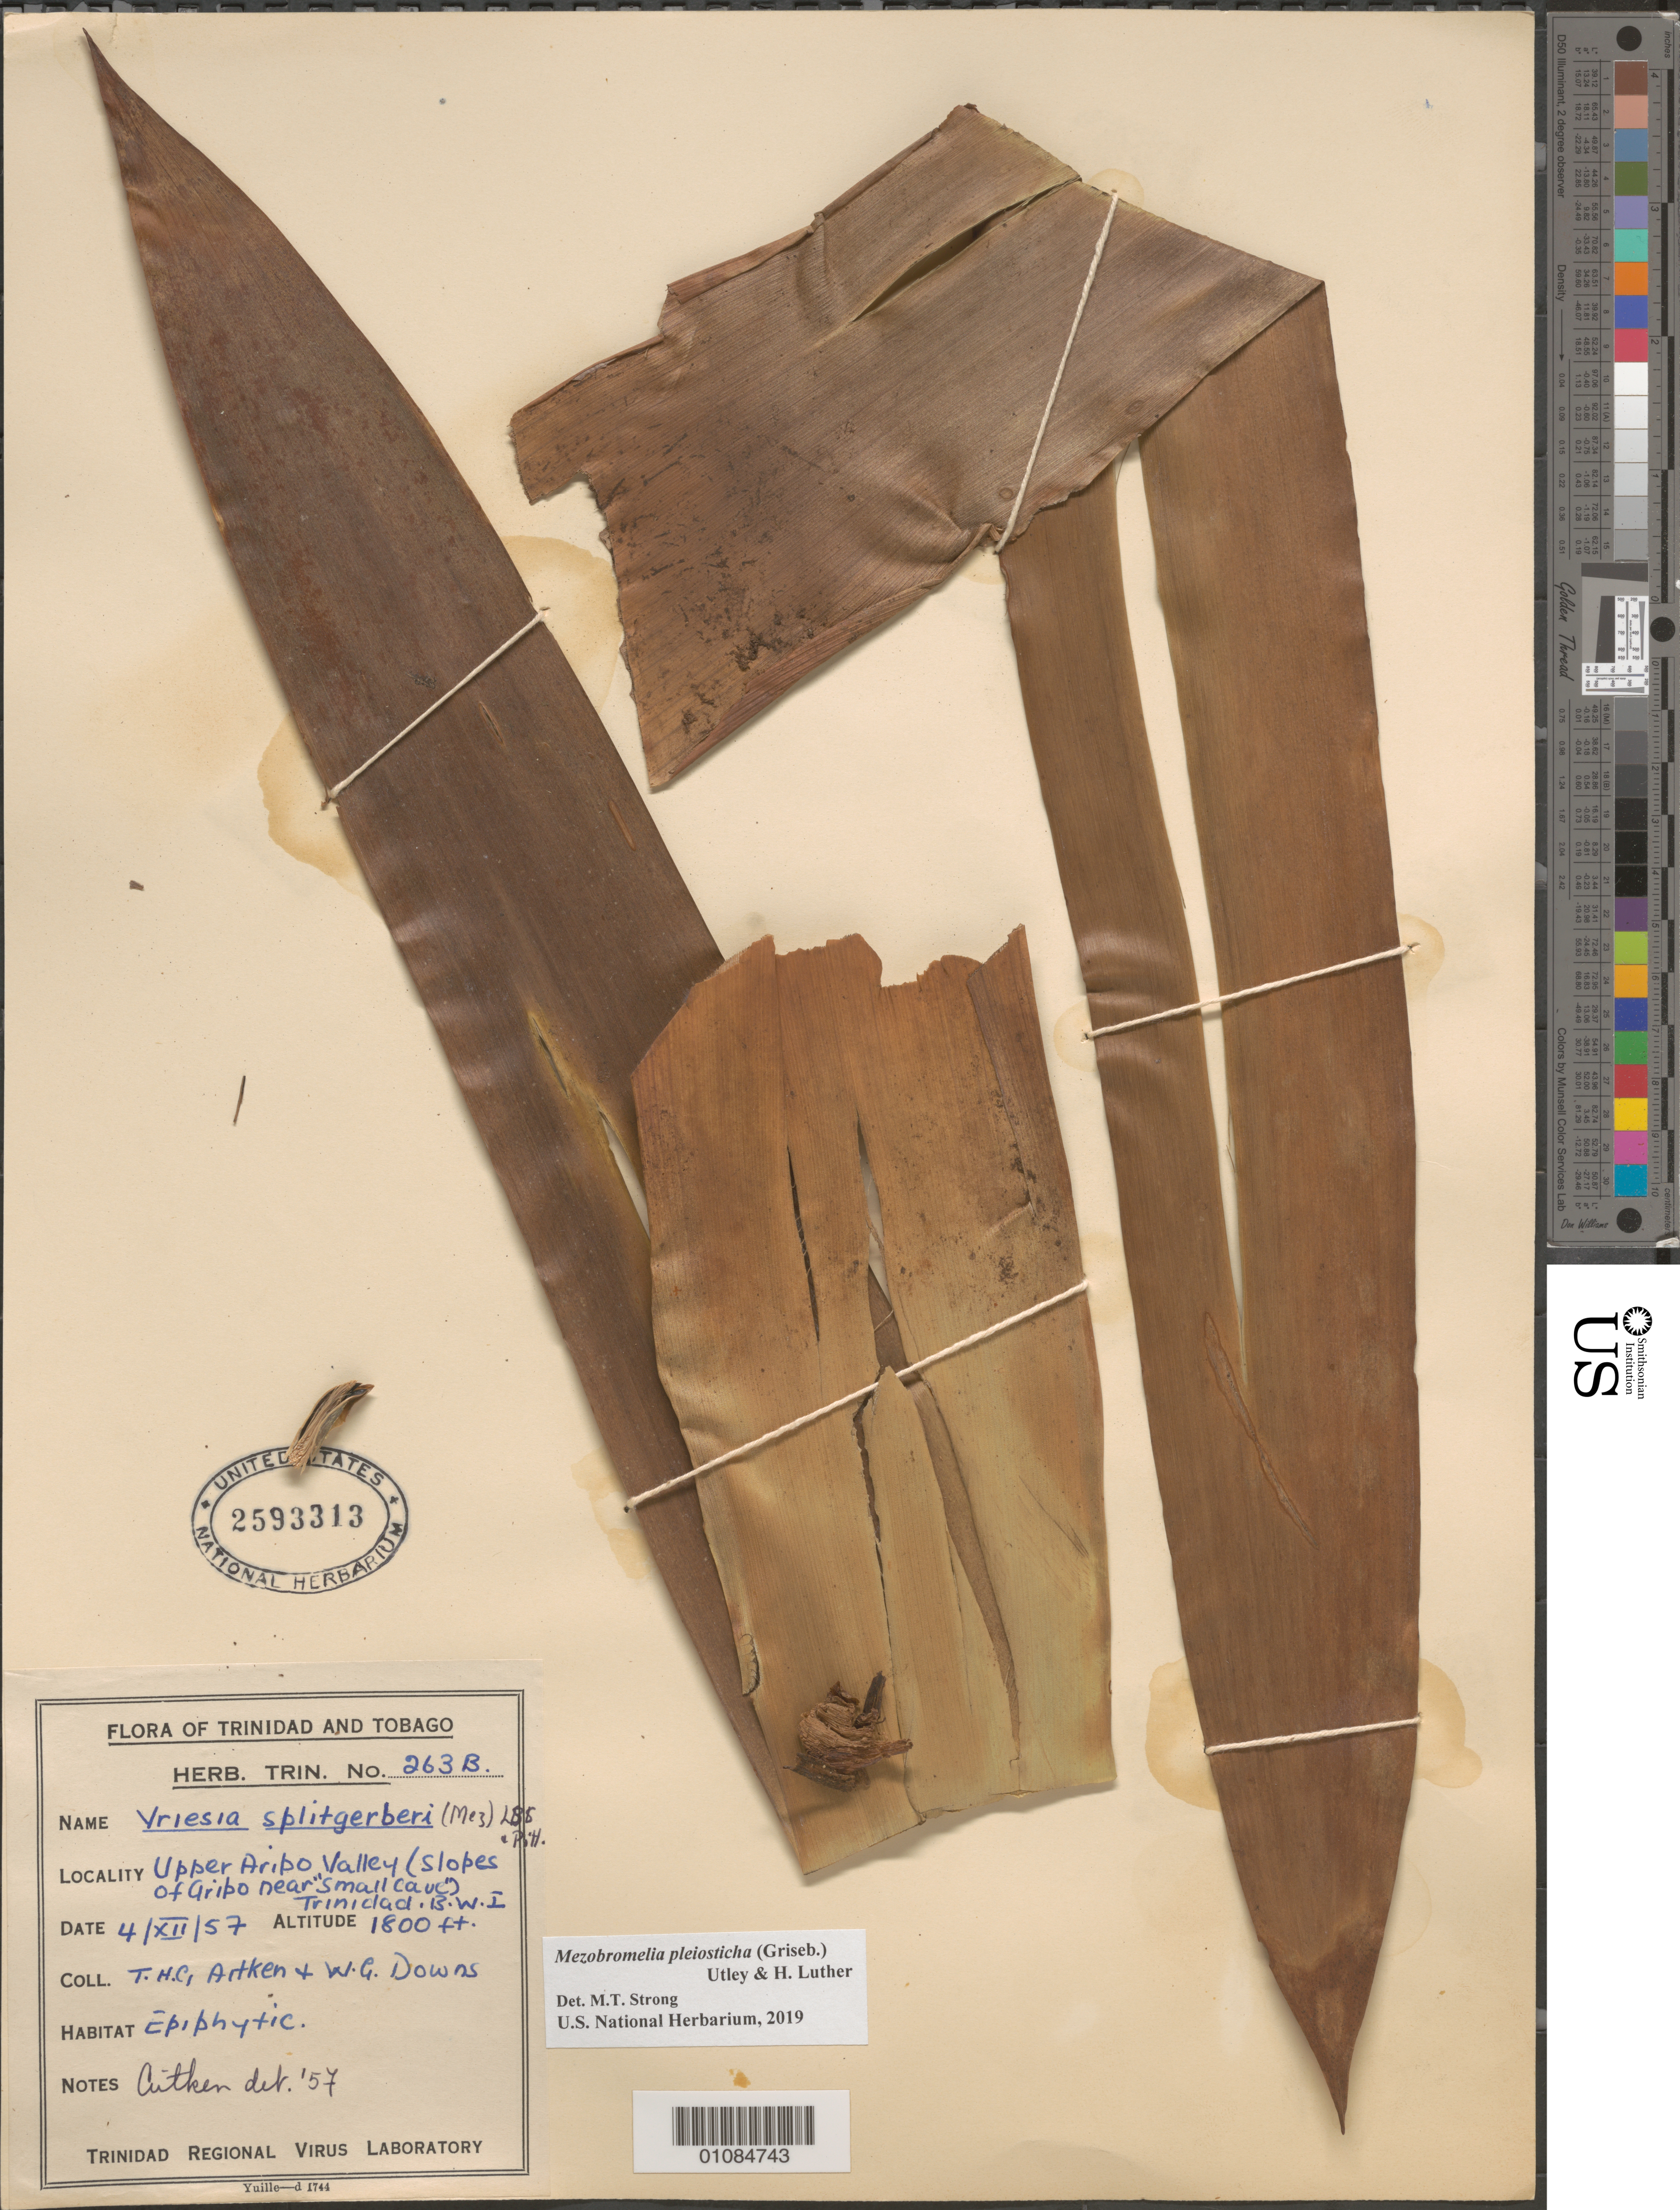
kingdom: Plantae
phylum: Tracheophyta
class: Liliopsida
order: Poales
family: Bromeliaceae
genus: Mezobromelia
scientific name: Mezobromelia pleiosticha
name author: (Griseb.) Utley & H. Luther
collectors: T. Aitken & W. G. Downs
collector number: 263B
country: Trinidad and Tobago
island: Trinidad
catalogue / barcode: US 2593313